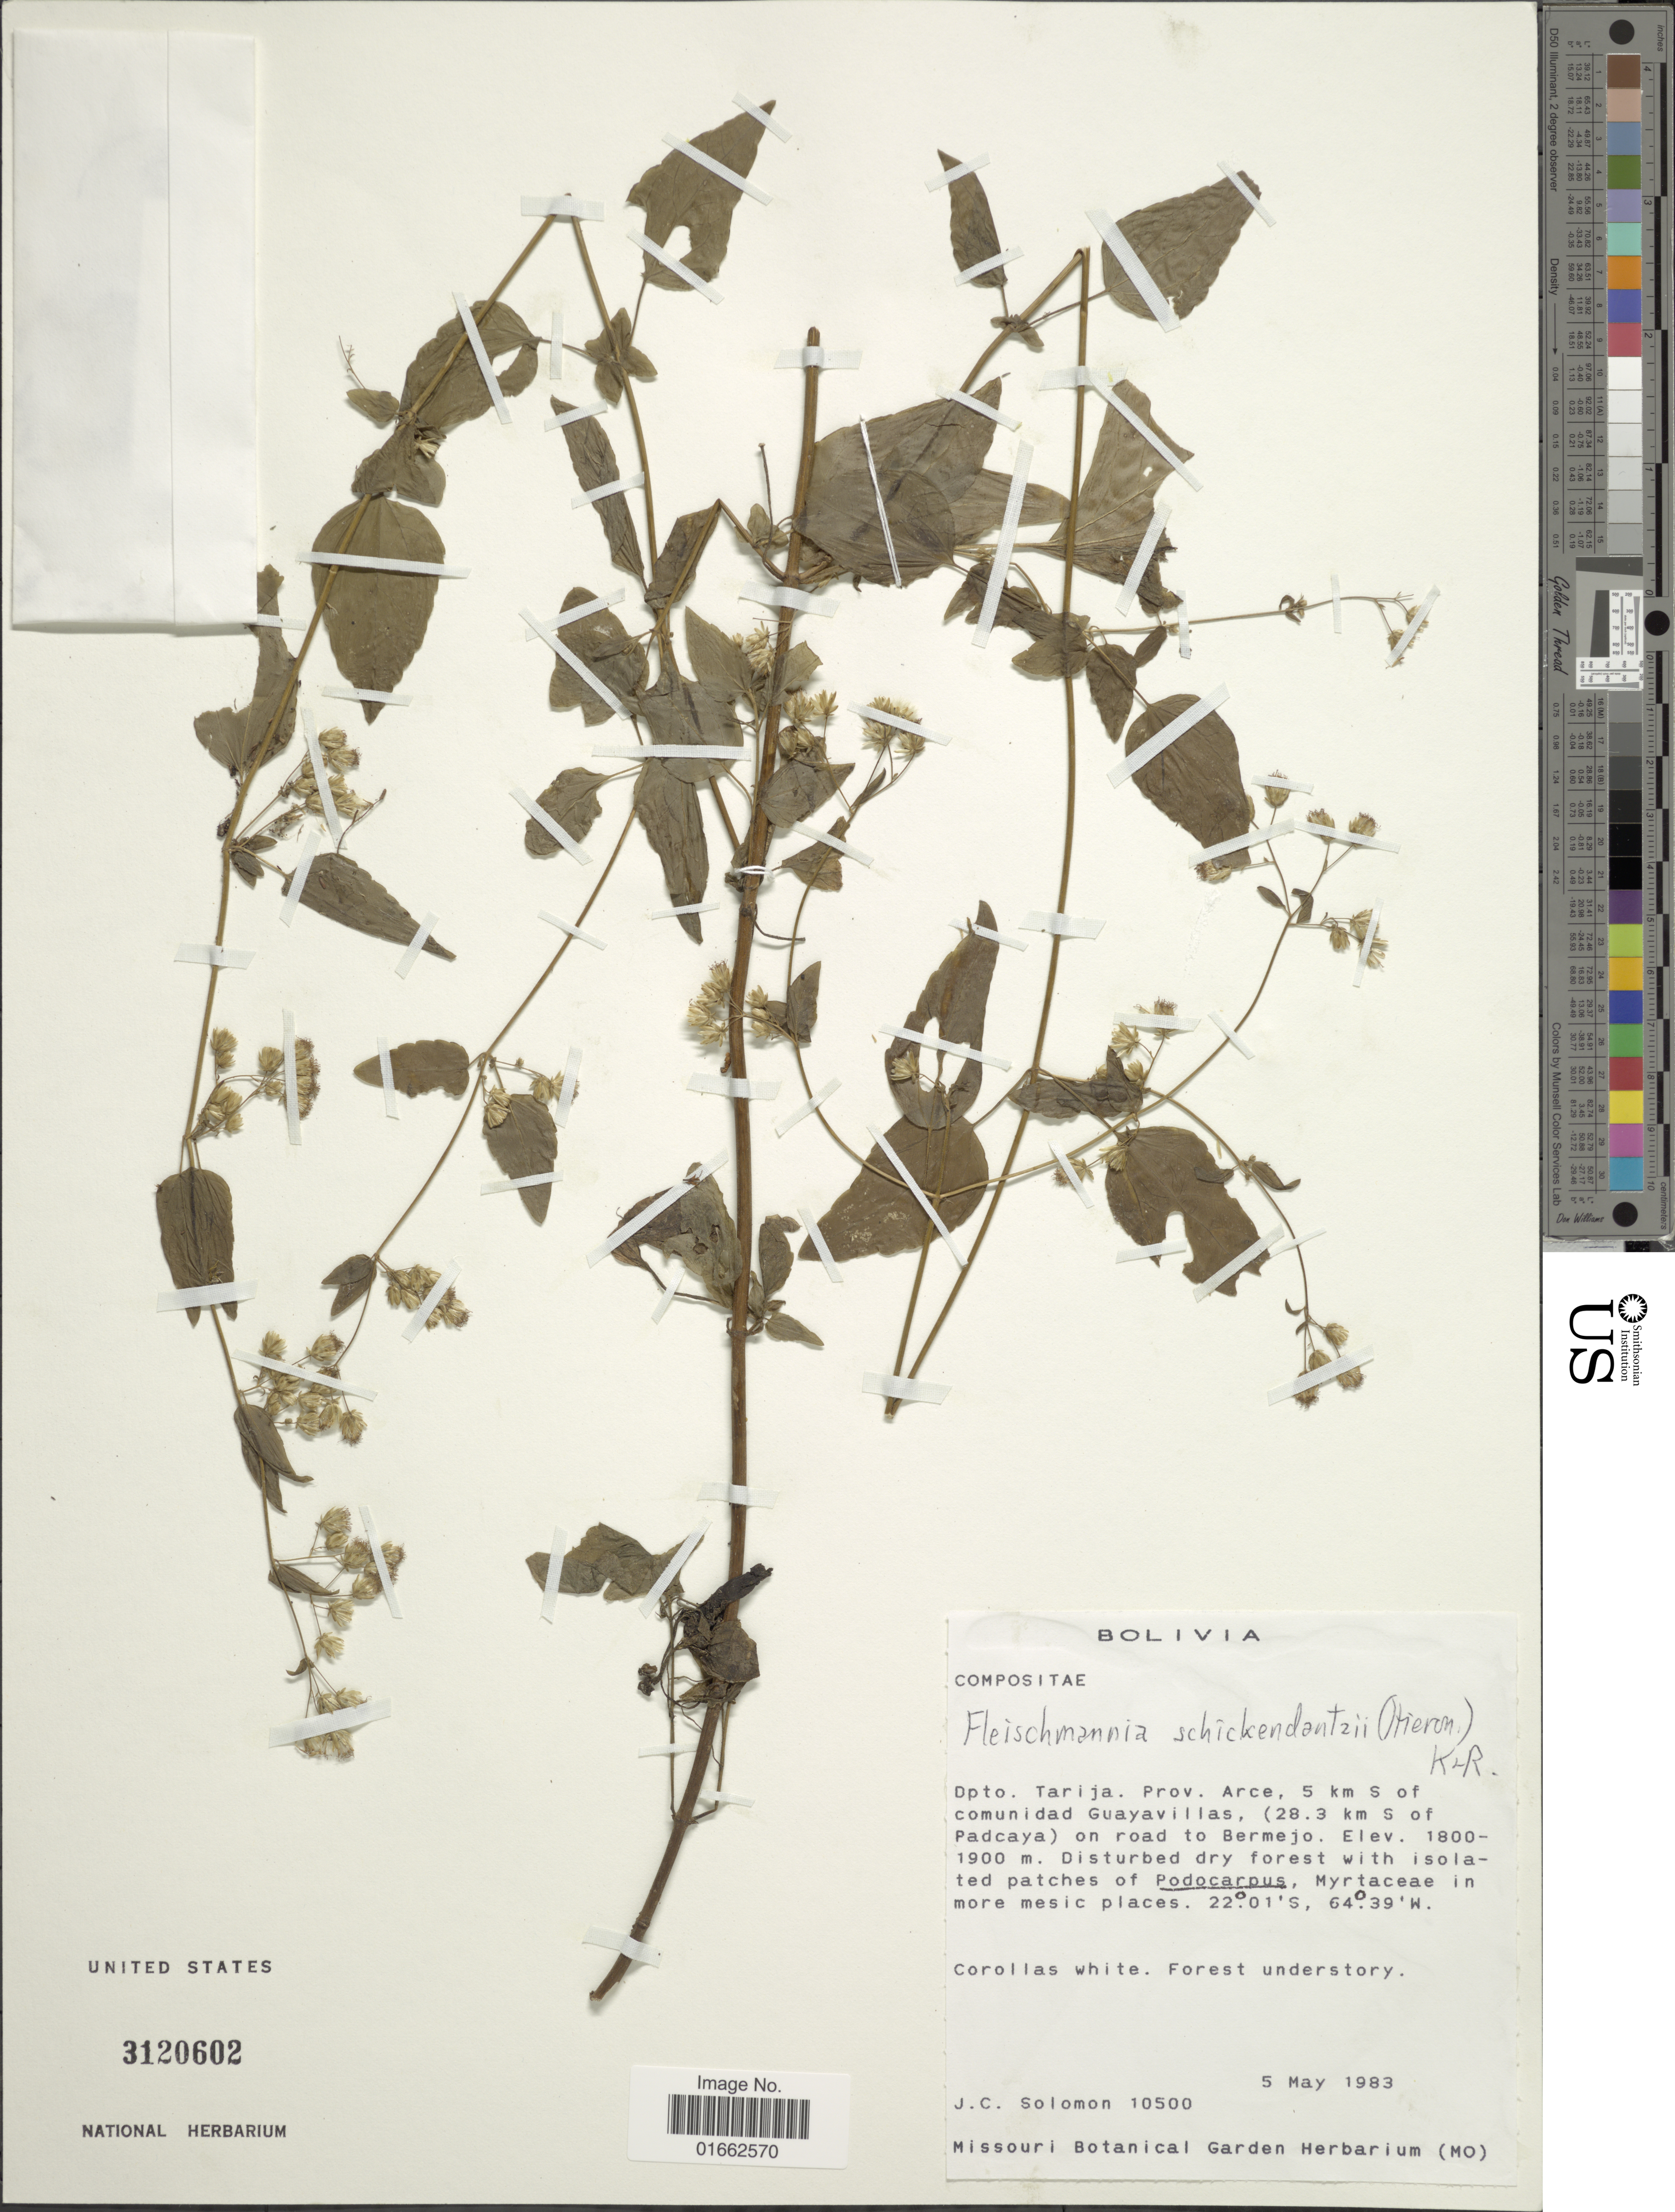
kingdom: Plantae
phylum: Tracheophyta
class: Magnoliopsida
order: Asterales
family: Asteraceae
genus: Fleischmannia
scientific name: Fleischmannia schickendantzii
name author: (Hieron.) R.M. King & H. Rob.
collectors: J. C. Solomon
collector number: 10500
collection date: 1983-05-05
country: Bolivia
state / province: Tarija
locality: Prov. Arce, 5 km S of comunidad Guayavillas, (28.3 km S of Padcaya) on road to Bermejo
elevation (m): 1800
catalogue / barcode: US 3120602